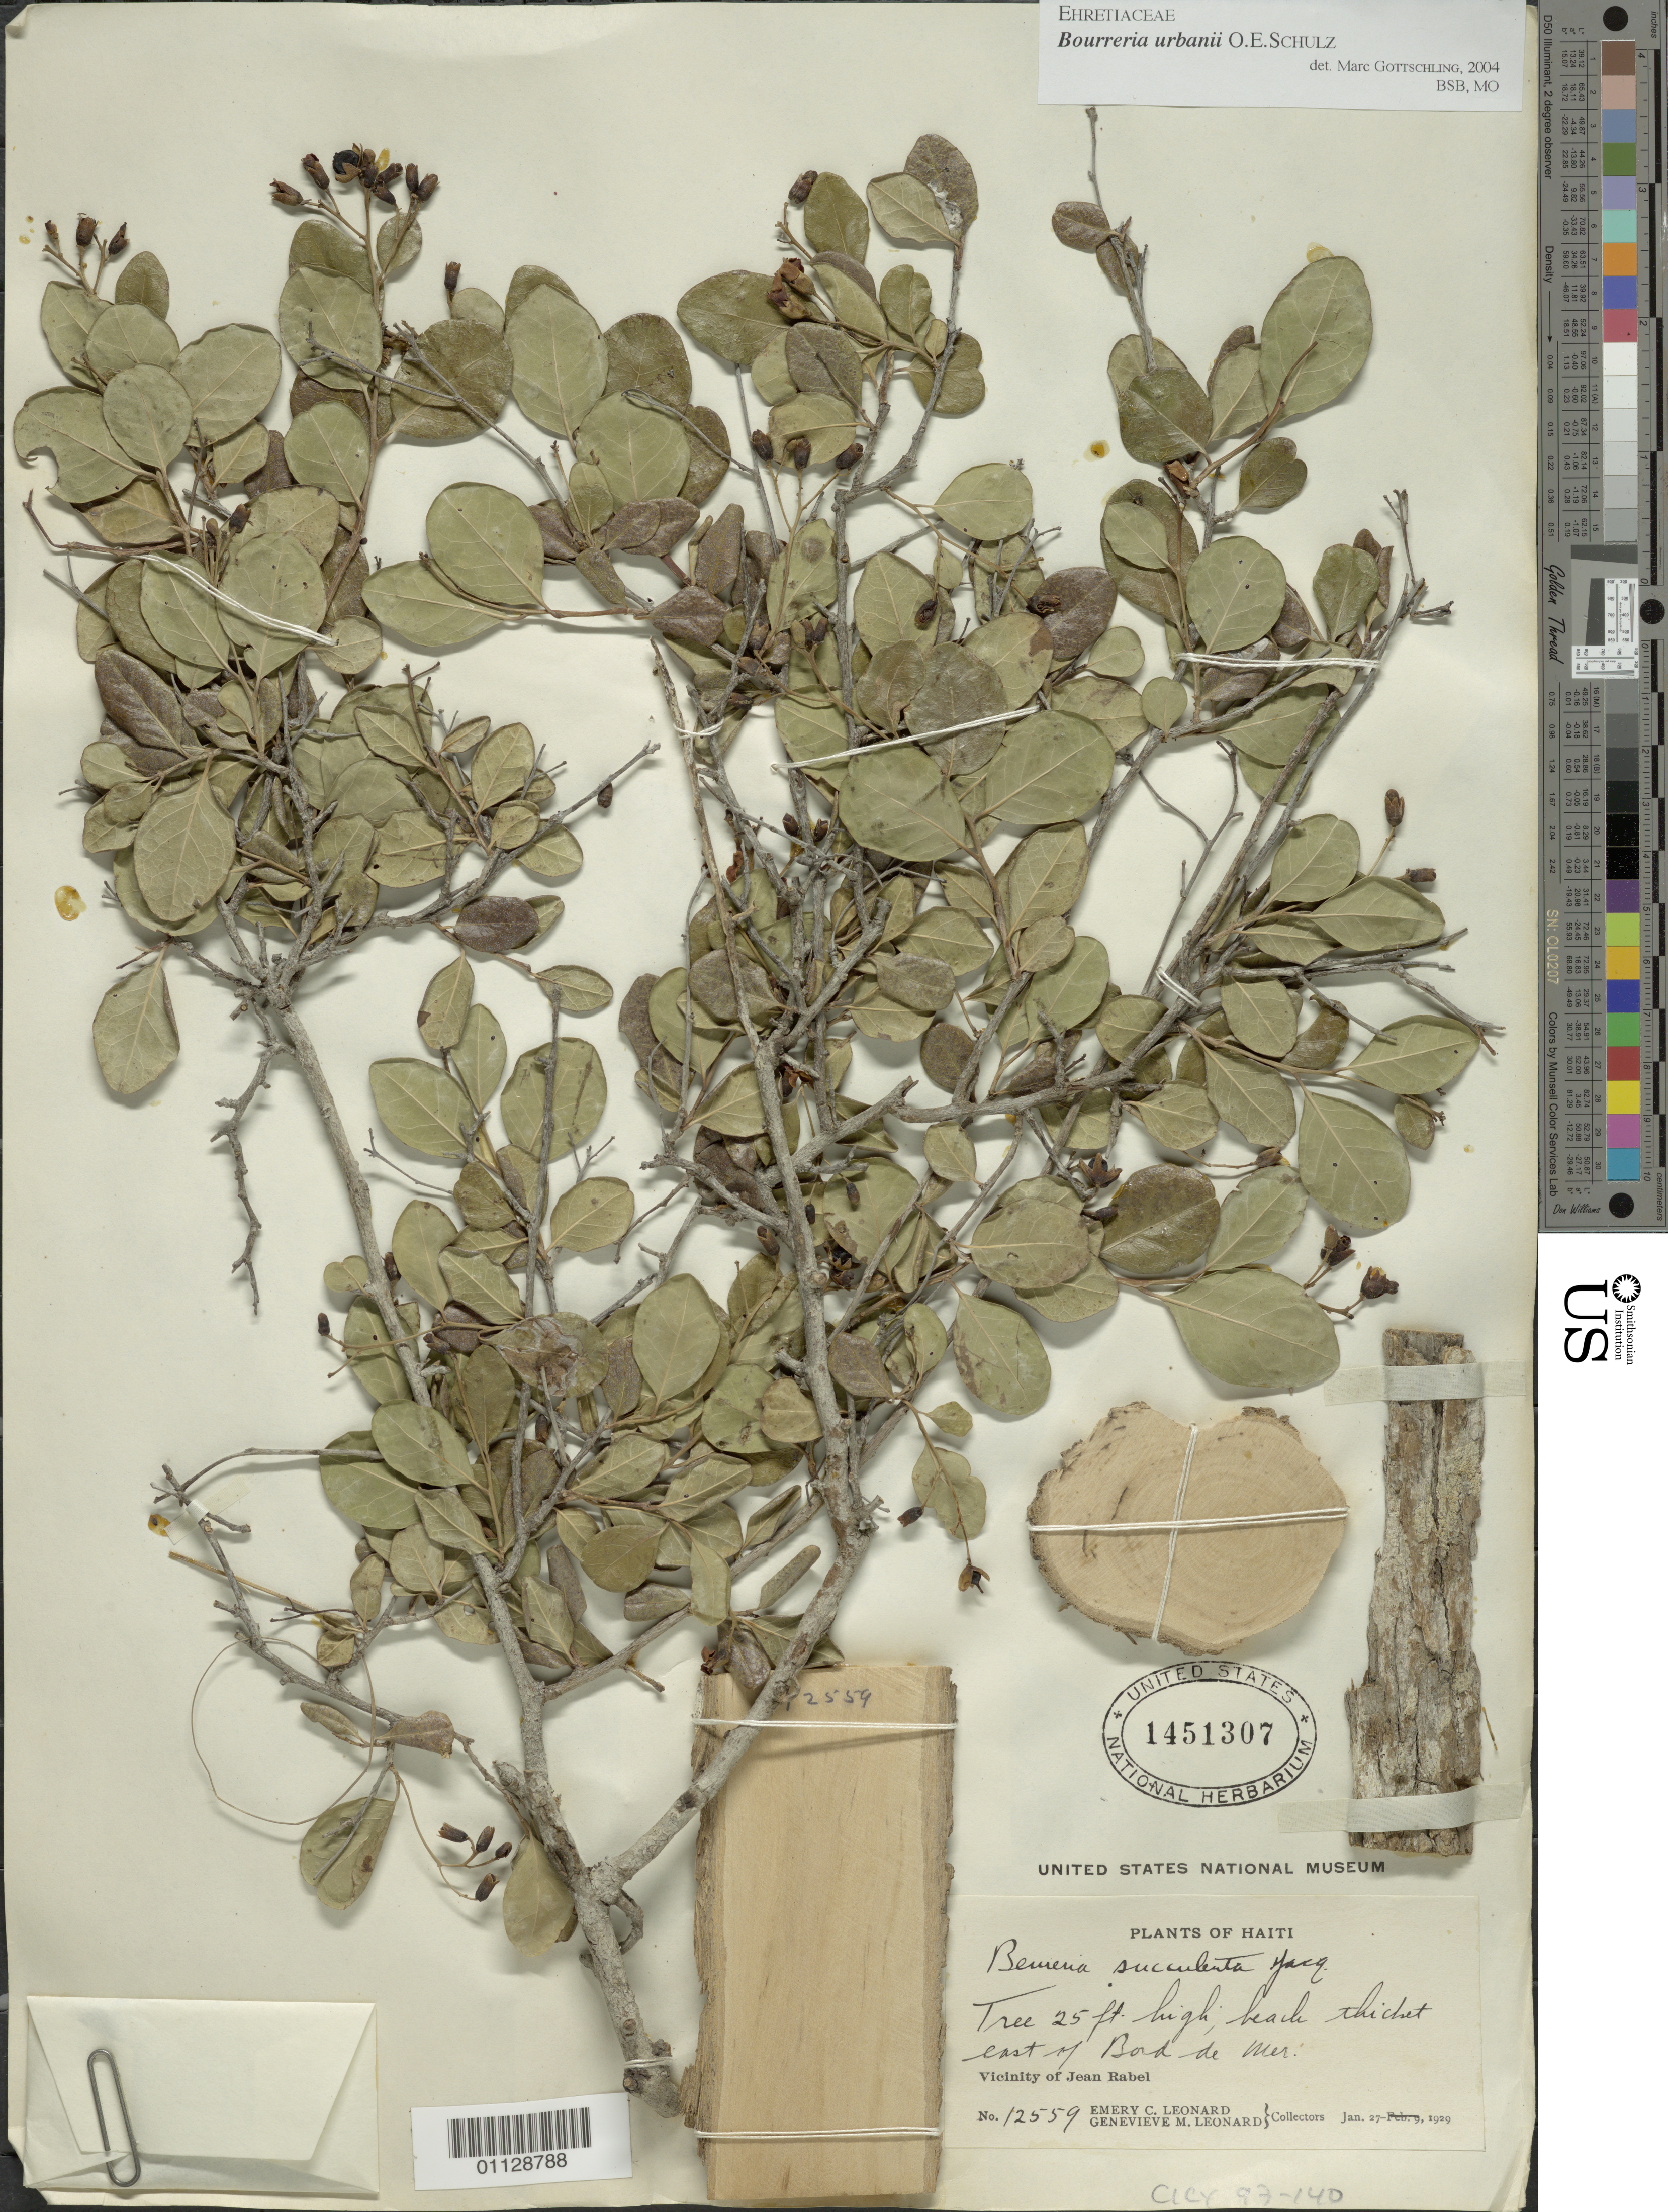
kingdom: Plantae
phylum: Tracheophyta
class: Magnoliopsida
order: Boraginales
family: Ehretiaceae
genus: Bourreria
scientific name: Bourreria urbanii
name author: O.E. Schulz in Urb.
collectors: E. C. Leonard & G. M. Leonard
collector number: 12559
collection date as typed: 27 Jan 1929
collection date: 1929-01-27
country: Haiti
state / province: Nord-Óuest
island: Hispaniola I.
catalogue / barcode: US 1451307